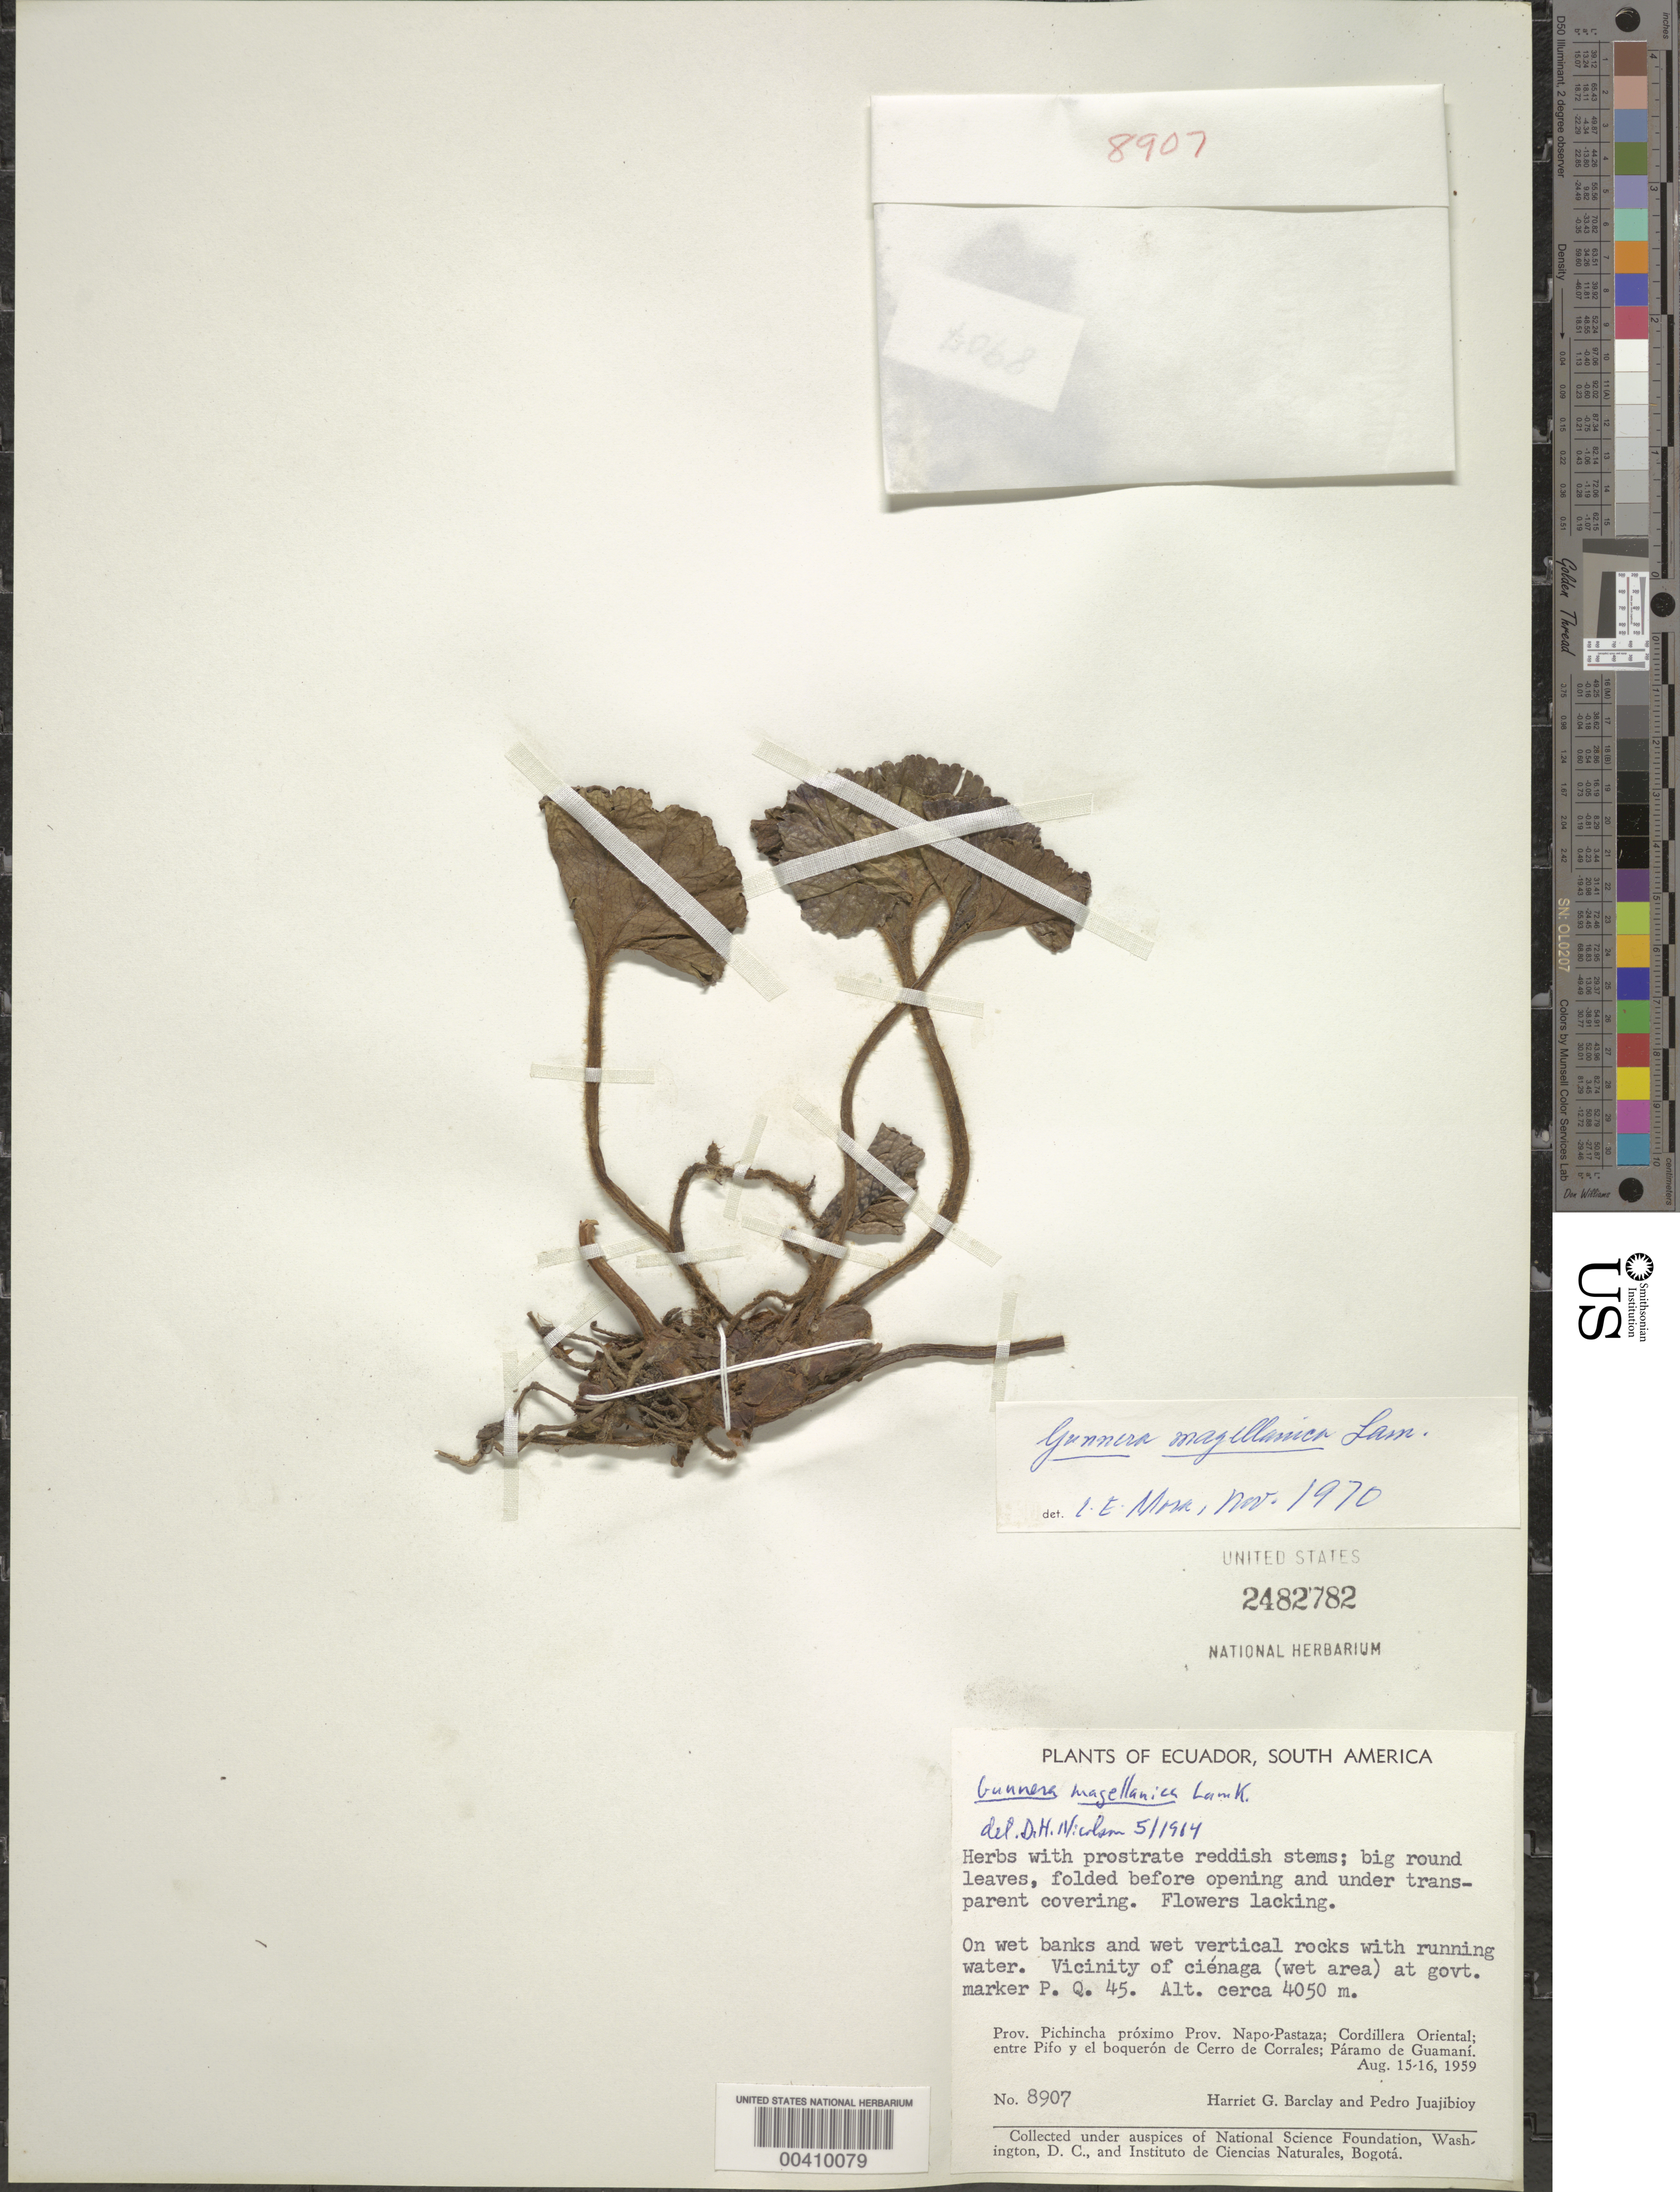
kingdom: Plantae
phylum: Tracheophyta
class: Magnoliopsida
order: Gunnerales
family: Gunneraceae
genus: Gunnera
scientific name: Gunnera magellanica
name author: Lam.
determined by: Mora-Osejo, L. E.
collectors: H. G. Barclay & P. Juajibioy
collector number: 8907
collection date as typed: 15 Aug 1959 to 16 Aug 1959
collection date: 1959-08-15/1959-08-16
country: Ecuador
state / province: Pichincha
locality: Próximo Prov. Napo-Pastaza; Cordillera Oriental; entre Pifo y el Boqueron de Cerro de Corrales, Páramo de Guamaní. Vicinity of ciénaga (wet area) at govt. marker P.Q. 45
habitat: On wet banks and wet vertical rocks with running water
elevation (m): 4050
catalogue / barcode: US 2482782